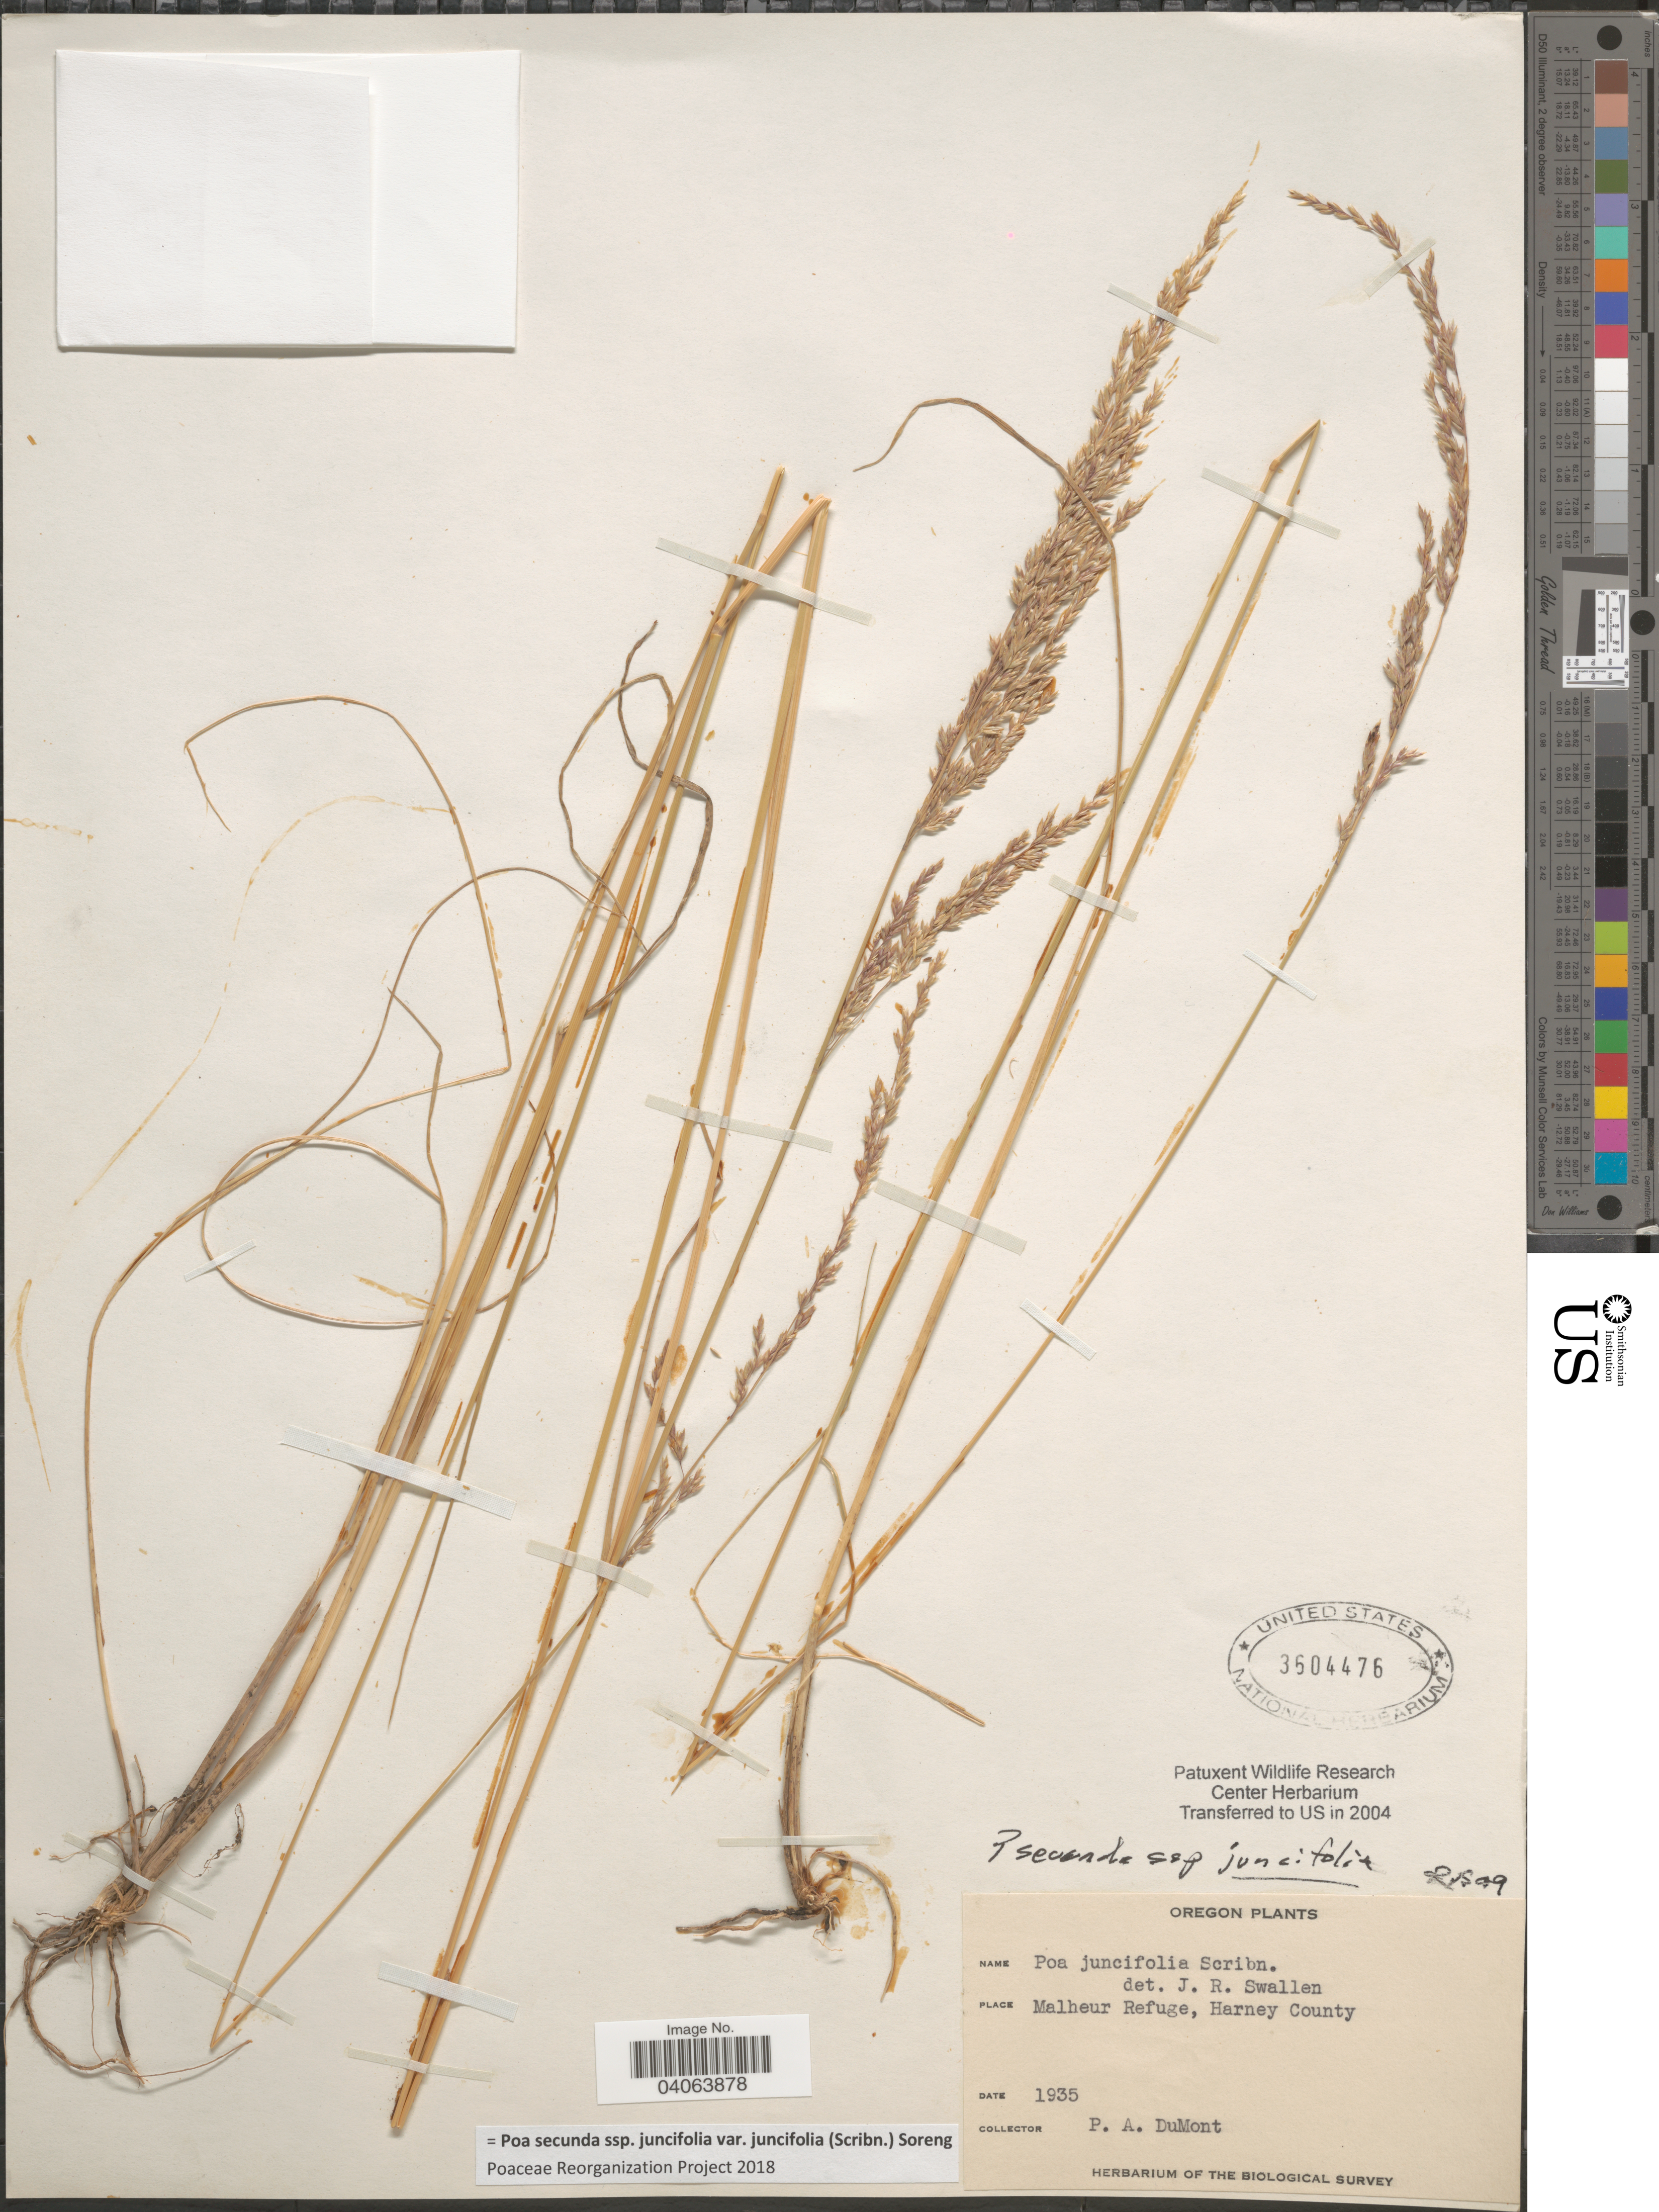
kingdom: Plantae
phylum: Tracheophyta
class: Liliopsida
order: Poales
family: Poaceae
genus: Poa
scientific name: Poa secunda subsp. juncifolia var. juncifolia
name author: (Scribn.) Soreng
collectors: P. Dumont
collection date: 1935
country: United States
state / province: Oregon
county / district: Harney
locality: Malheur Refuge, Harney County.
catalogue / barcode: US 3604476